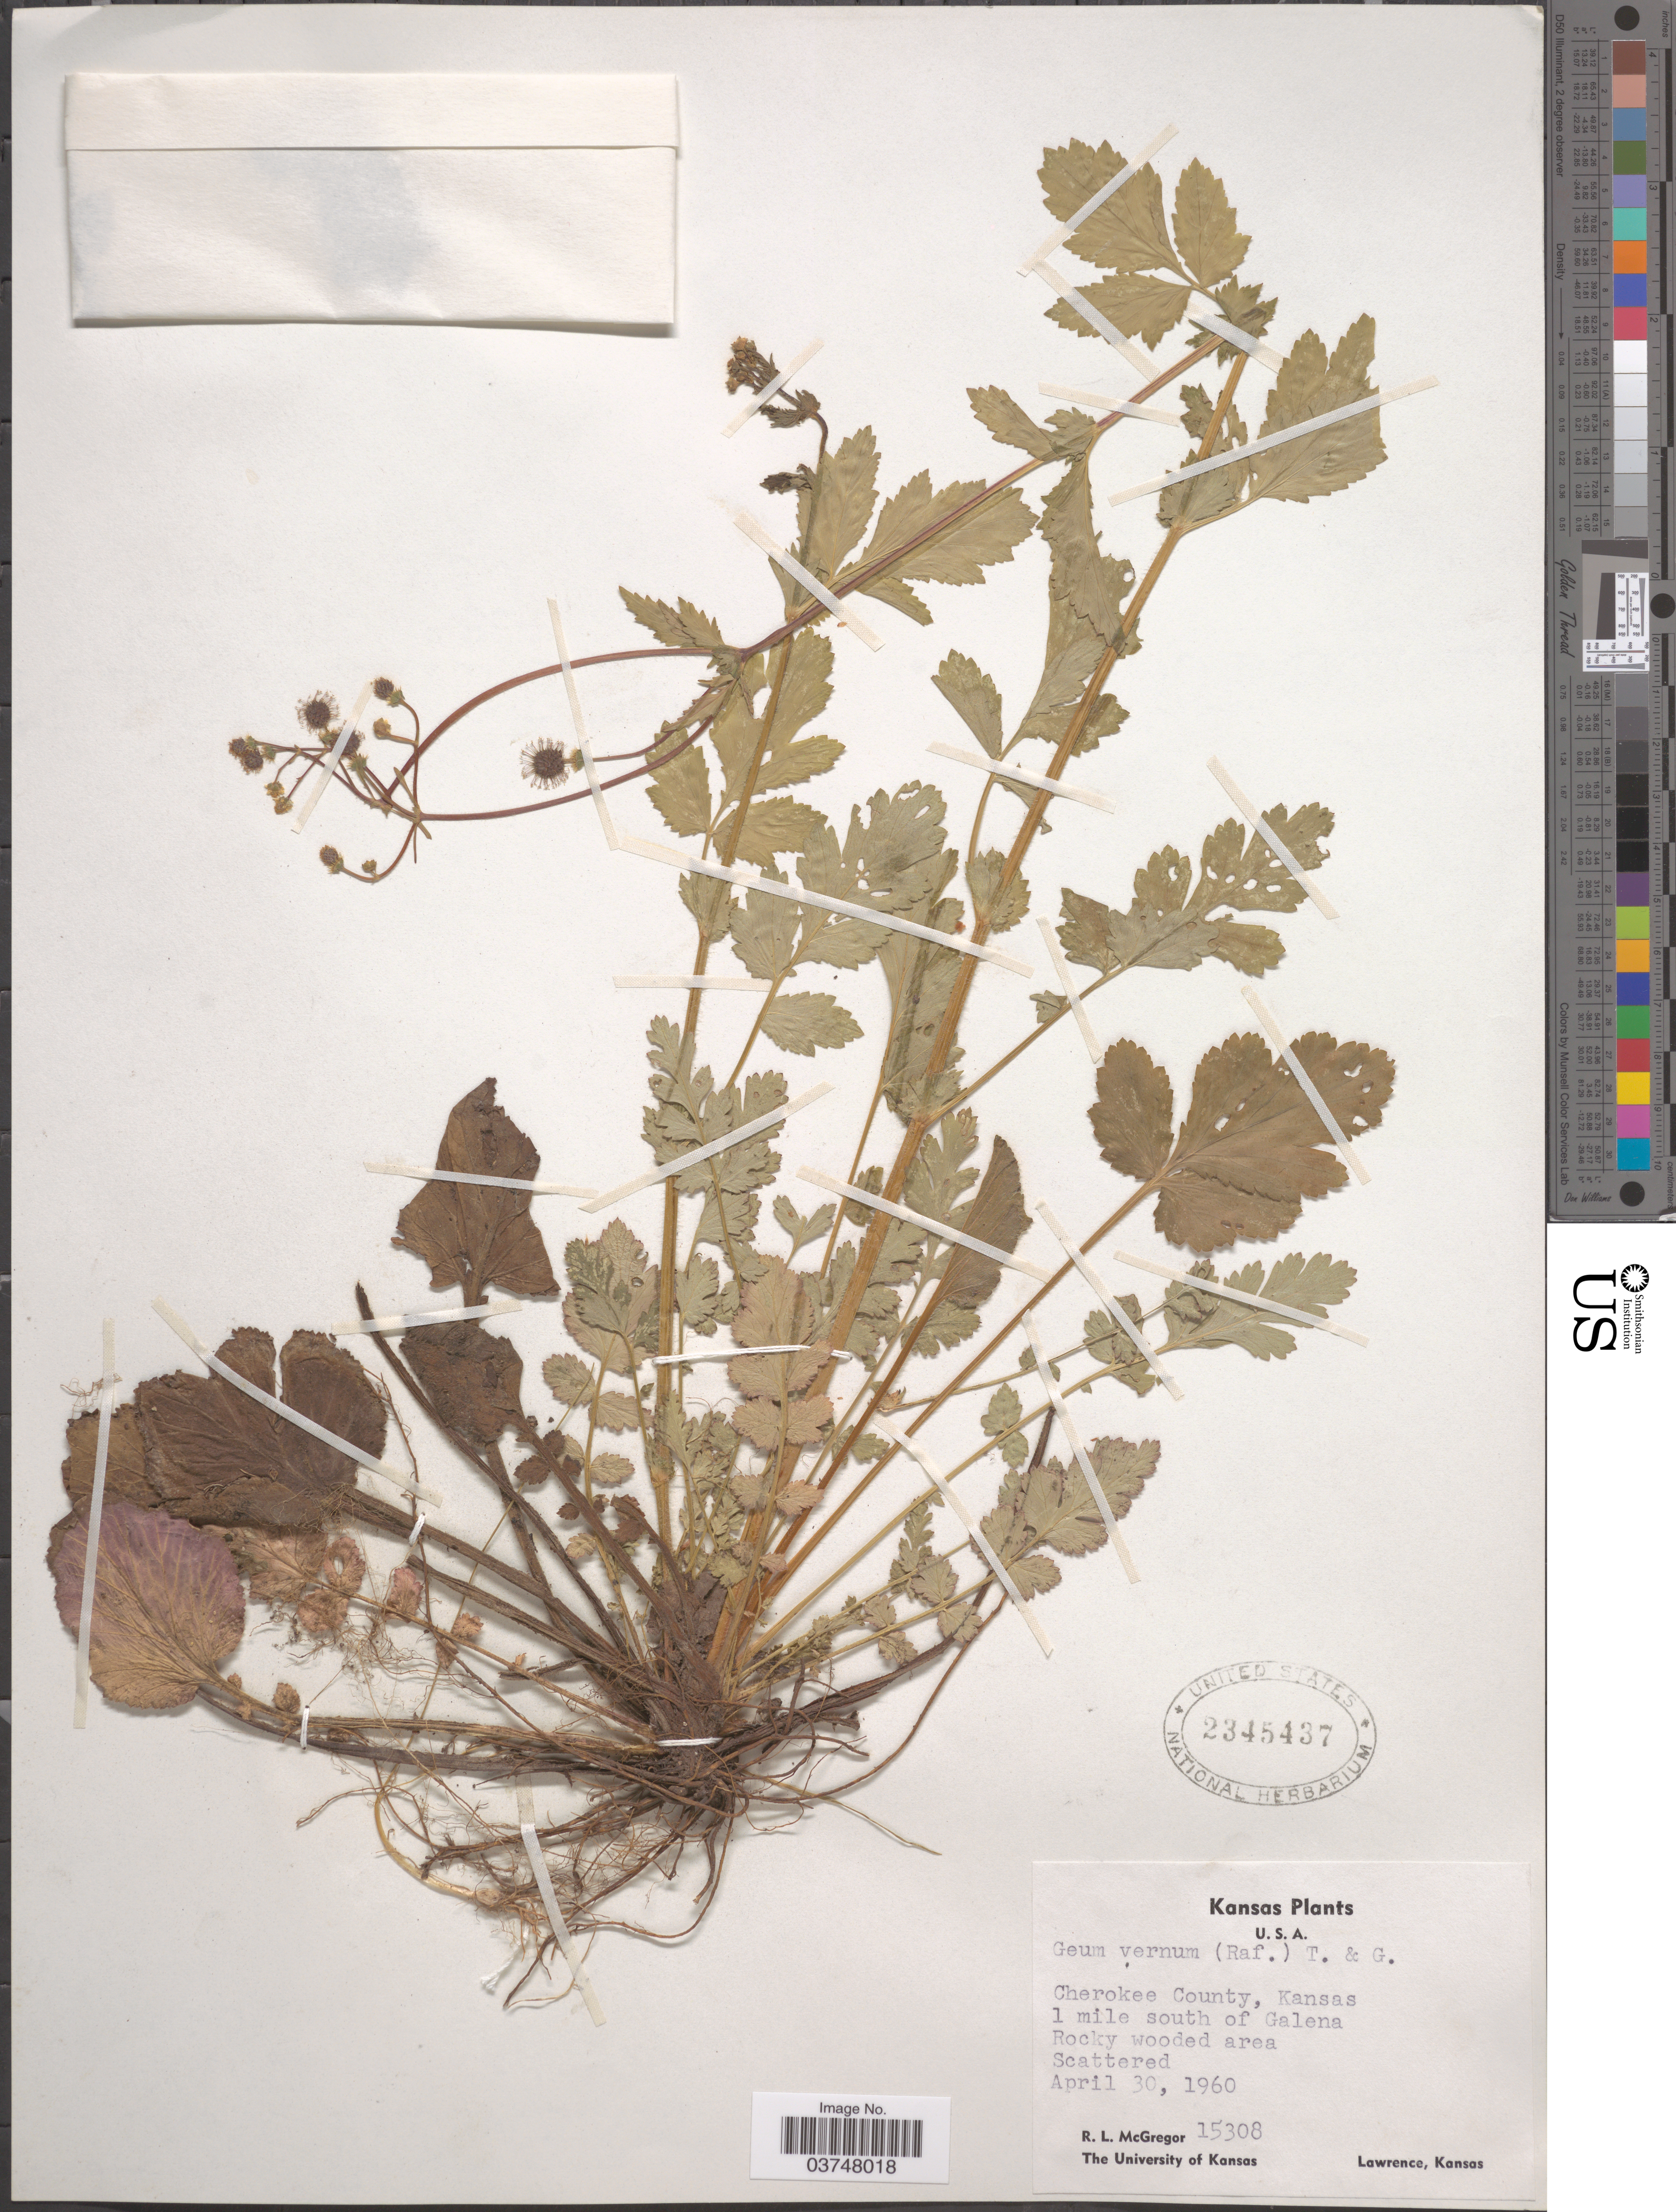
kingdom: Plantae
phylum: Tracheophyta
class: Magnoliopsida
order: Rosales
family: Rosaceae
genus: Geum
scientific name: Geum vernum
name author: (Raf.) Torr. & A. Gray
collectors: R. McGregor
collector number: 15308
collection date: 1960-04-30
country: United States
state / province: Kansas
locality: Cherokee County, 1 mile south of Galena. Rocky wooded area scattered.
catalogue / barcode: US 2345437